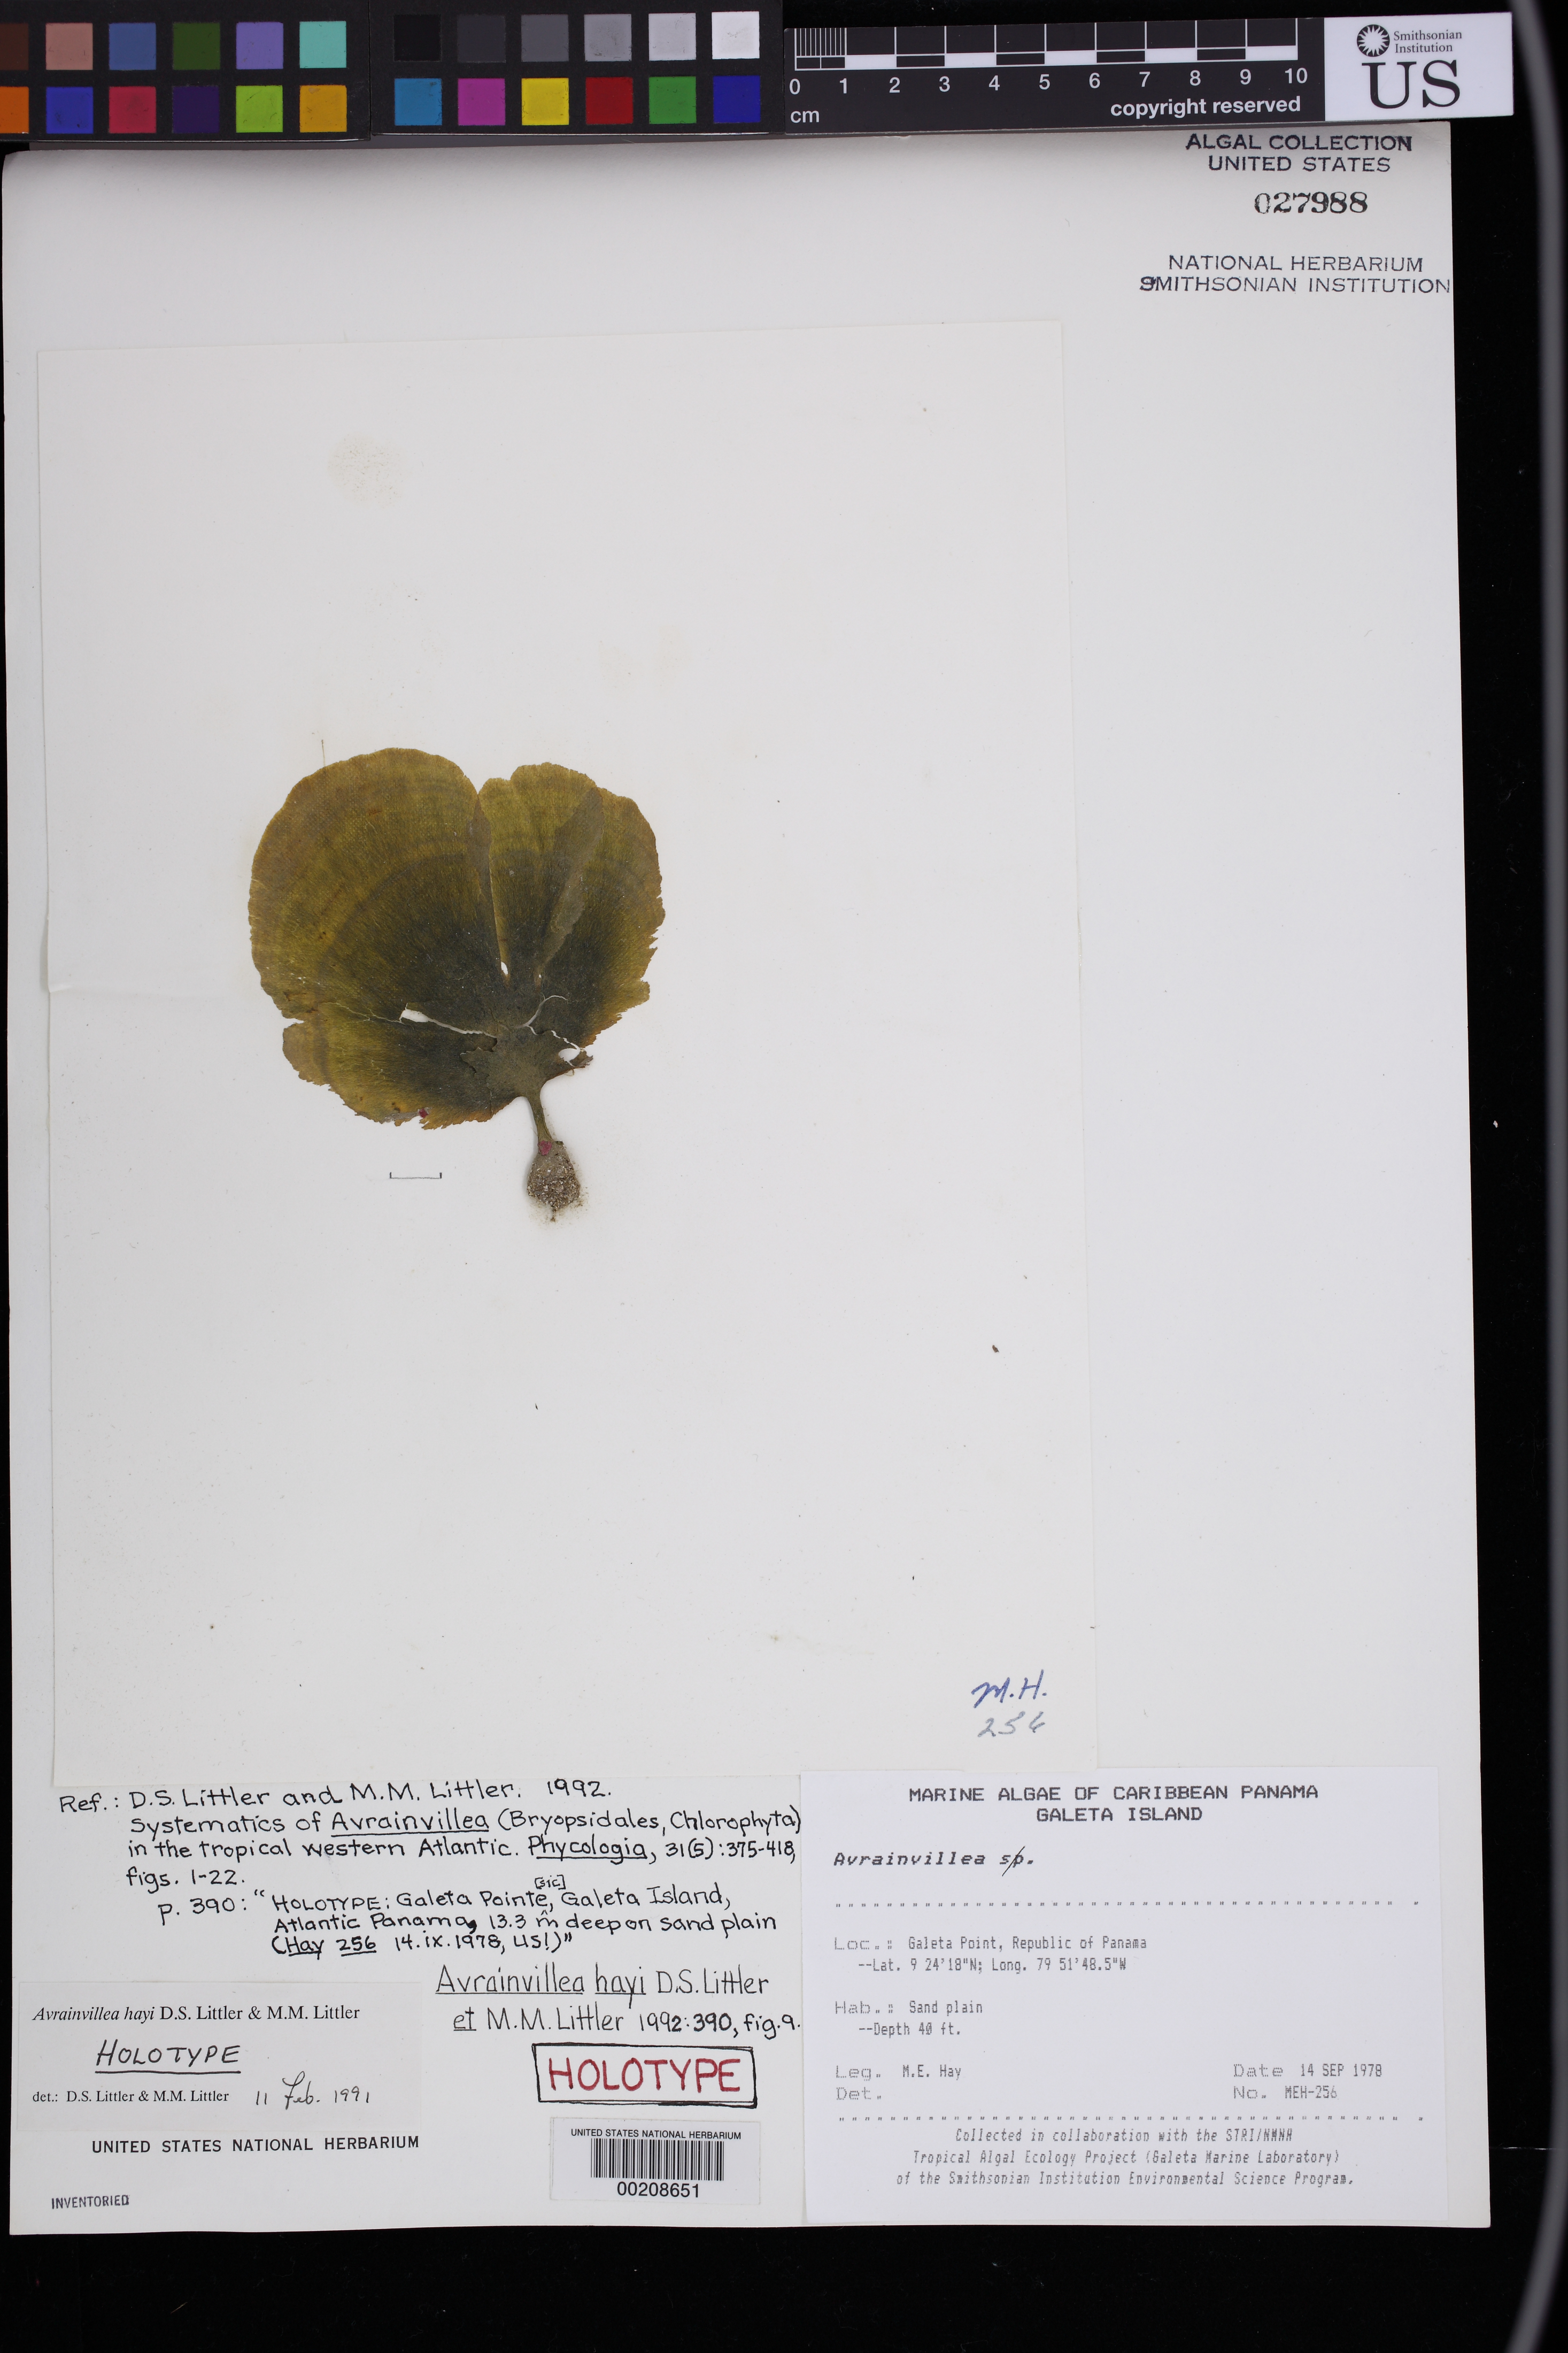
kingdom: Plantae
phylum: Chlorophyta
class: Ulvophyceae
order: Bryopsidales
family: Dichotomosiphonaceae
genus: Avrainvillea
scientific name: Avrainvillea hayi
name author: D.S. Littler & Littler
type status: Holotype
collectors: M. E. Hay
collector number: MEH-256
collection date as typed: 14 Sep 1978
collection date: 1978-09-14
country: Panama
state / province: Colón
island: Galeta Island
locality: Galeta Point.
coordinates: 9 24' 18" N, 79 51' 48.5" W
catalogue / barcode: US 27988